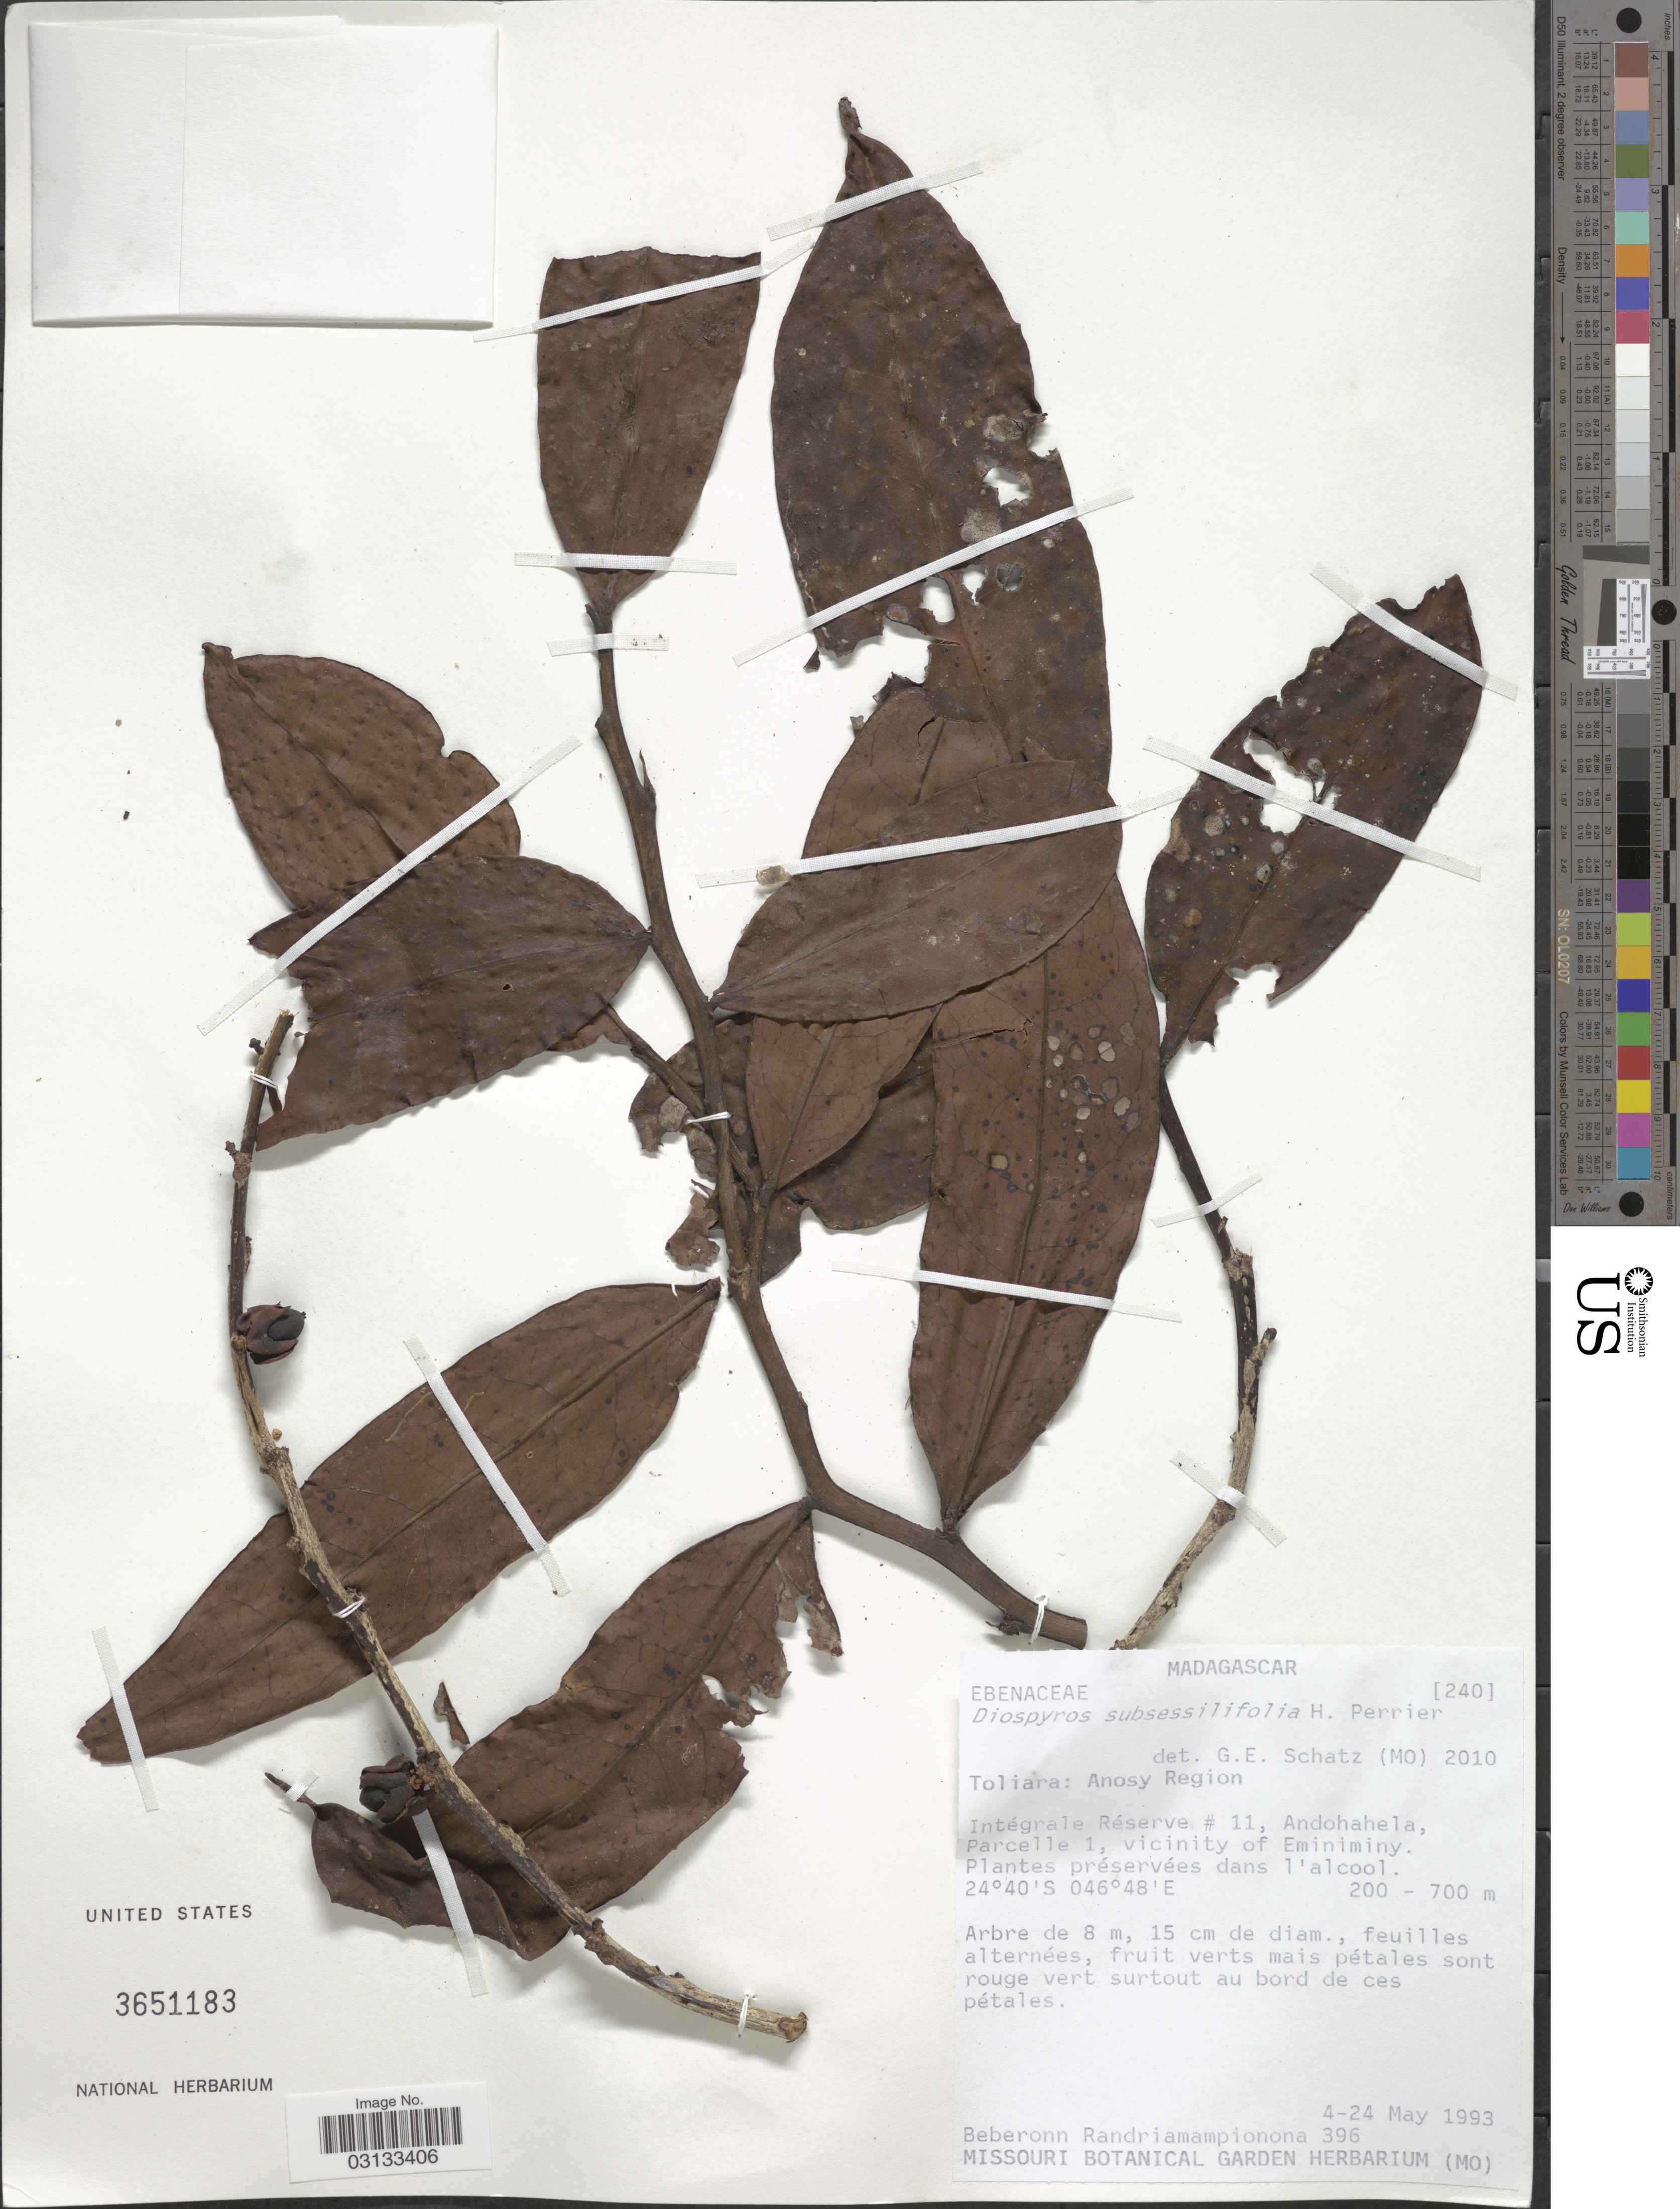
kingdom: Plantae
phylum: Tracheophyta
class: Magnoliopsida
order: Ericales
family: Ebenaceae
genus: Diospyros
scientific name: Diospyros subsessilifolia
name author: H. Perrier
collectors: B. Randriamampionona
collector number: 396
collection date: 1993-05-04/1993-05-24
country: Madagascar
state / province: Anosy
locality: Toliara: Anosy Region, Intégrale Réserve # 11, Andohahela, Parcelle 1, vicinity of Eminiminy.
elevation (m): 200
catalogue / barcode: US 3651183